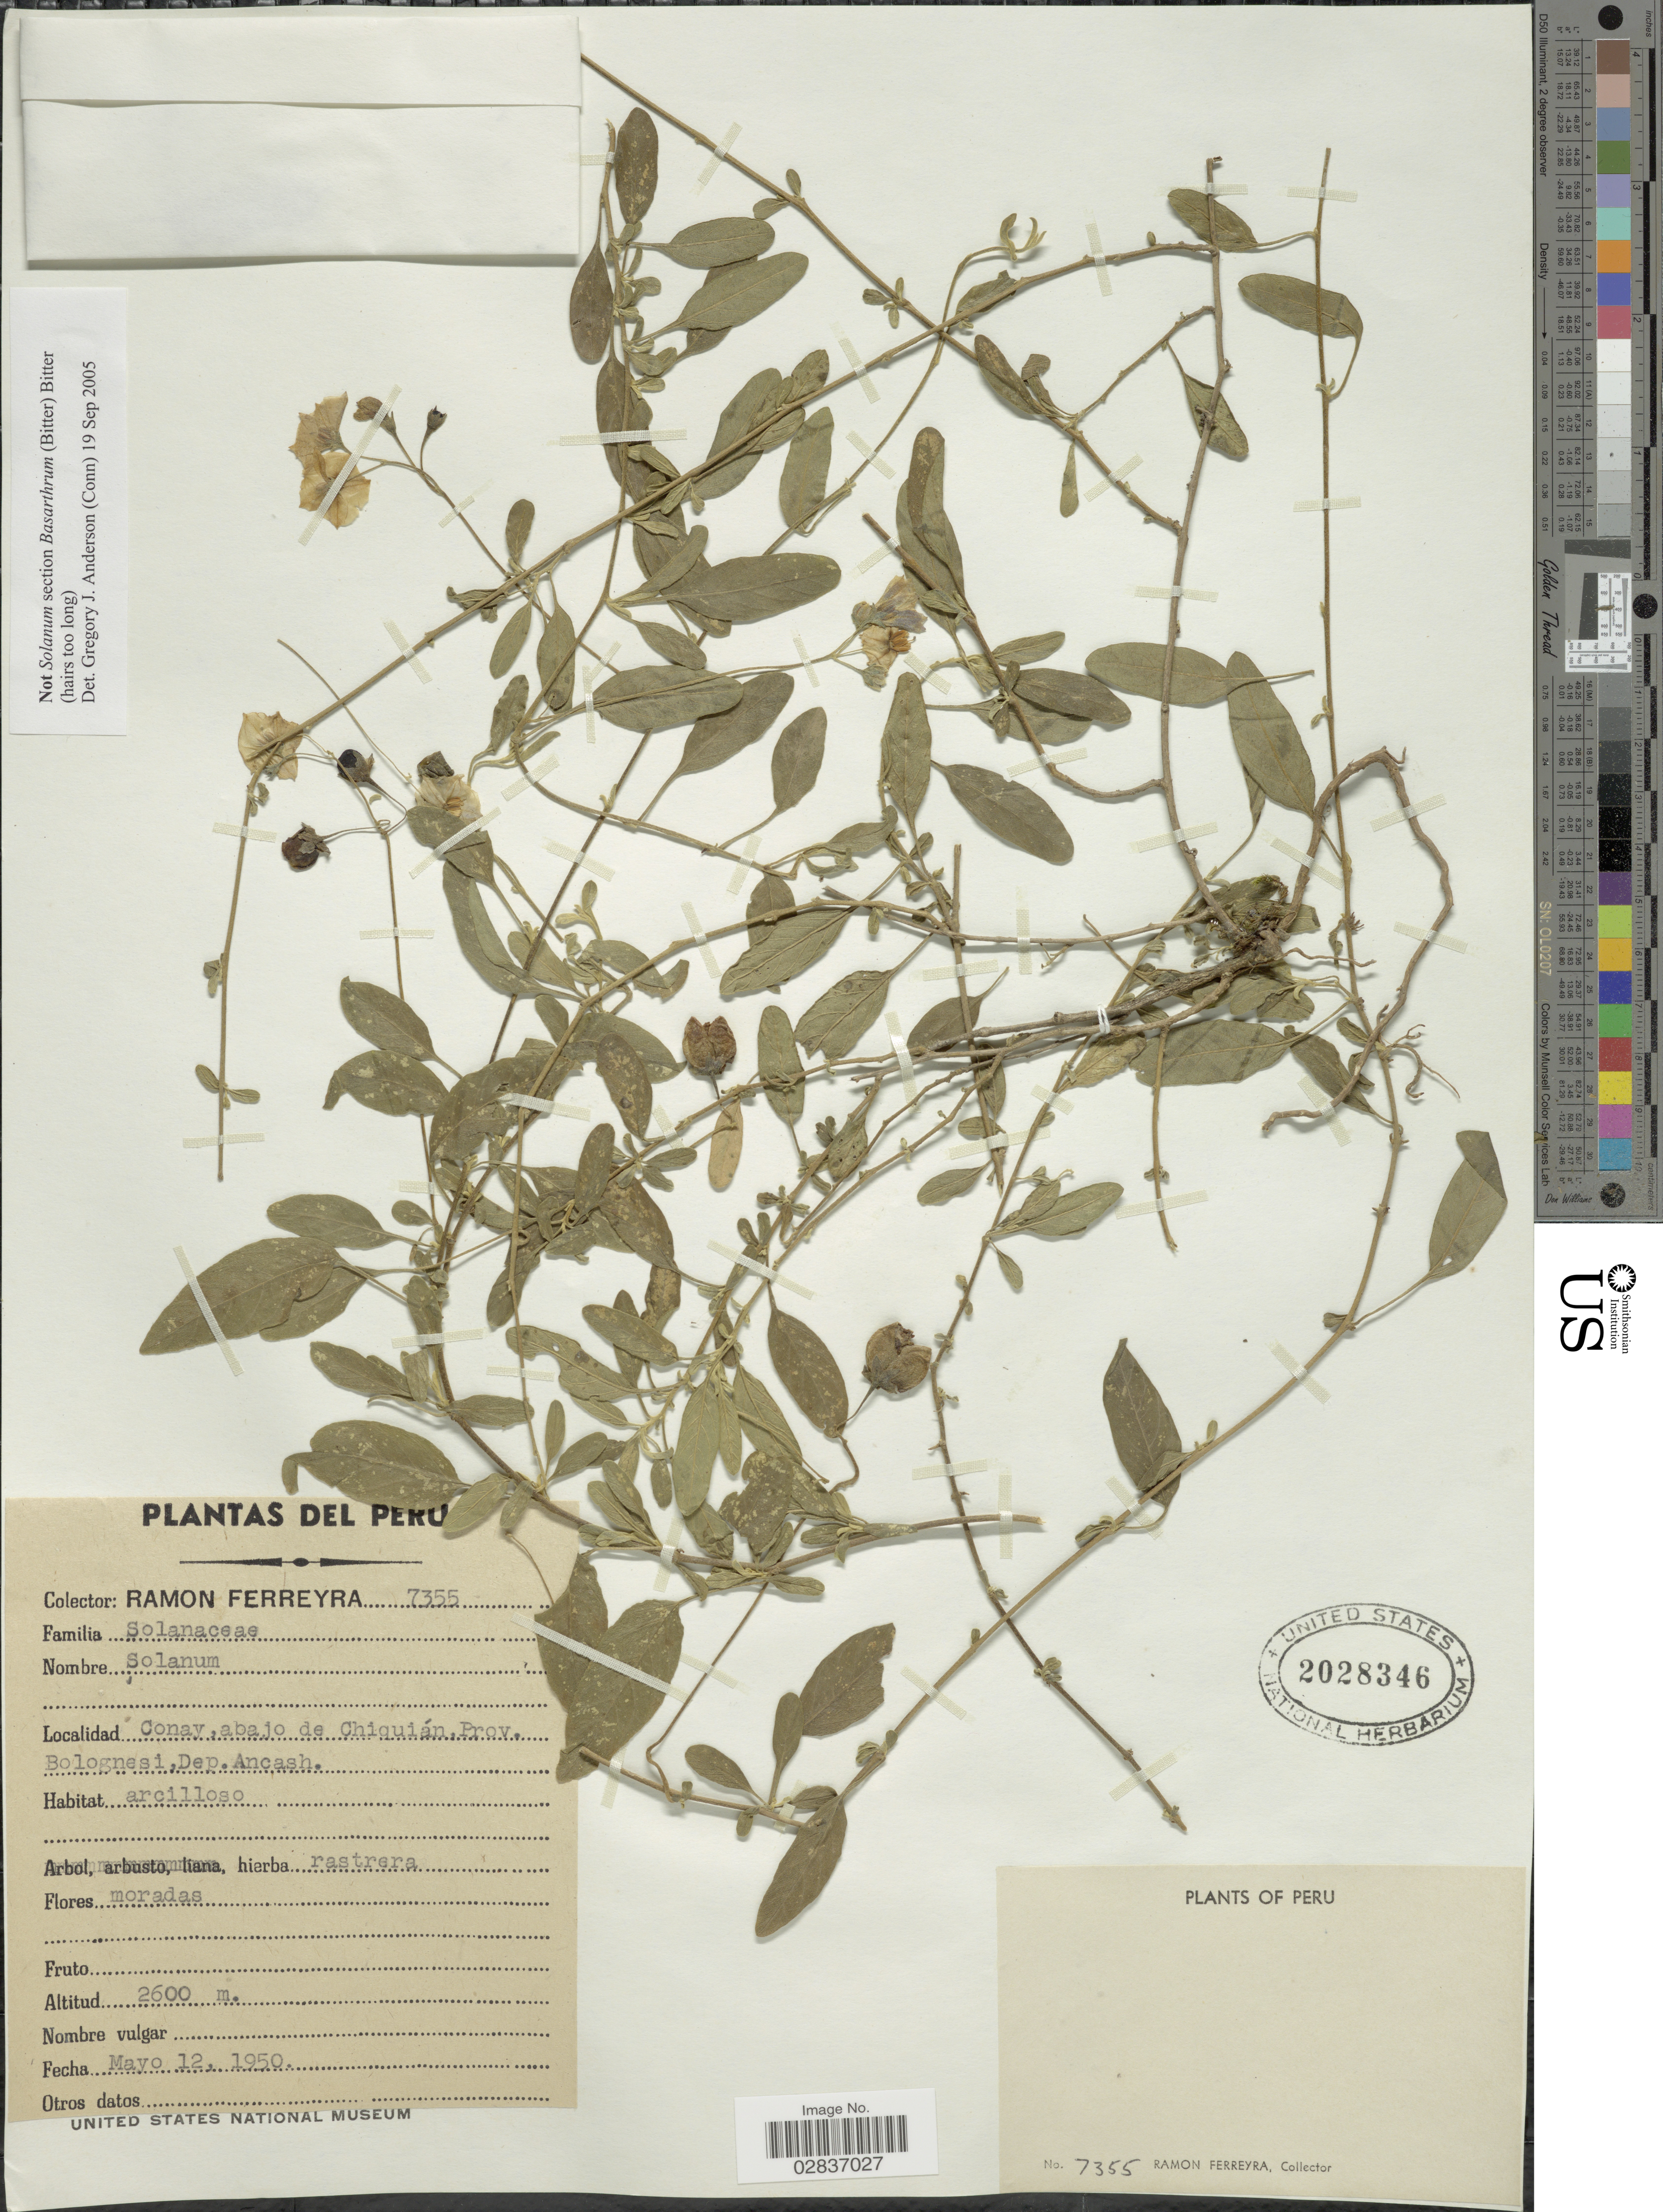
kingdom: Plantae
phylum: Tracheophyta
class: Magnoliopsida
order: Solanales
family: Solanaceae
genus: Solanum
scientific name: Solanum basendopogon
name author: Bitter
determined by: Knapp, S. D.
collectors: R. A. Ferreyra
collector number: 7355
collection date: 1950-05-12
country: Peru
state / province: Ancash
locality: Conay, abajo de Chiquián, Prov.Bolognesi, Dep. Ancash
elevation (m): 2600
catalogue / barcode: US 2028346